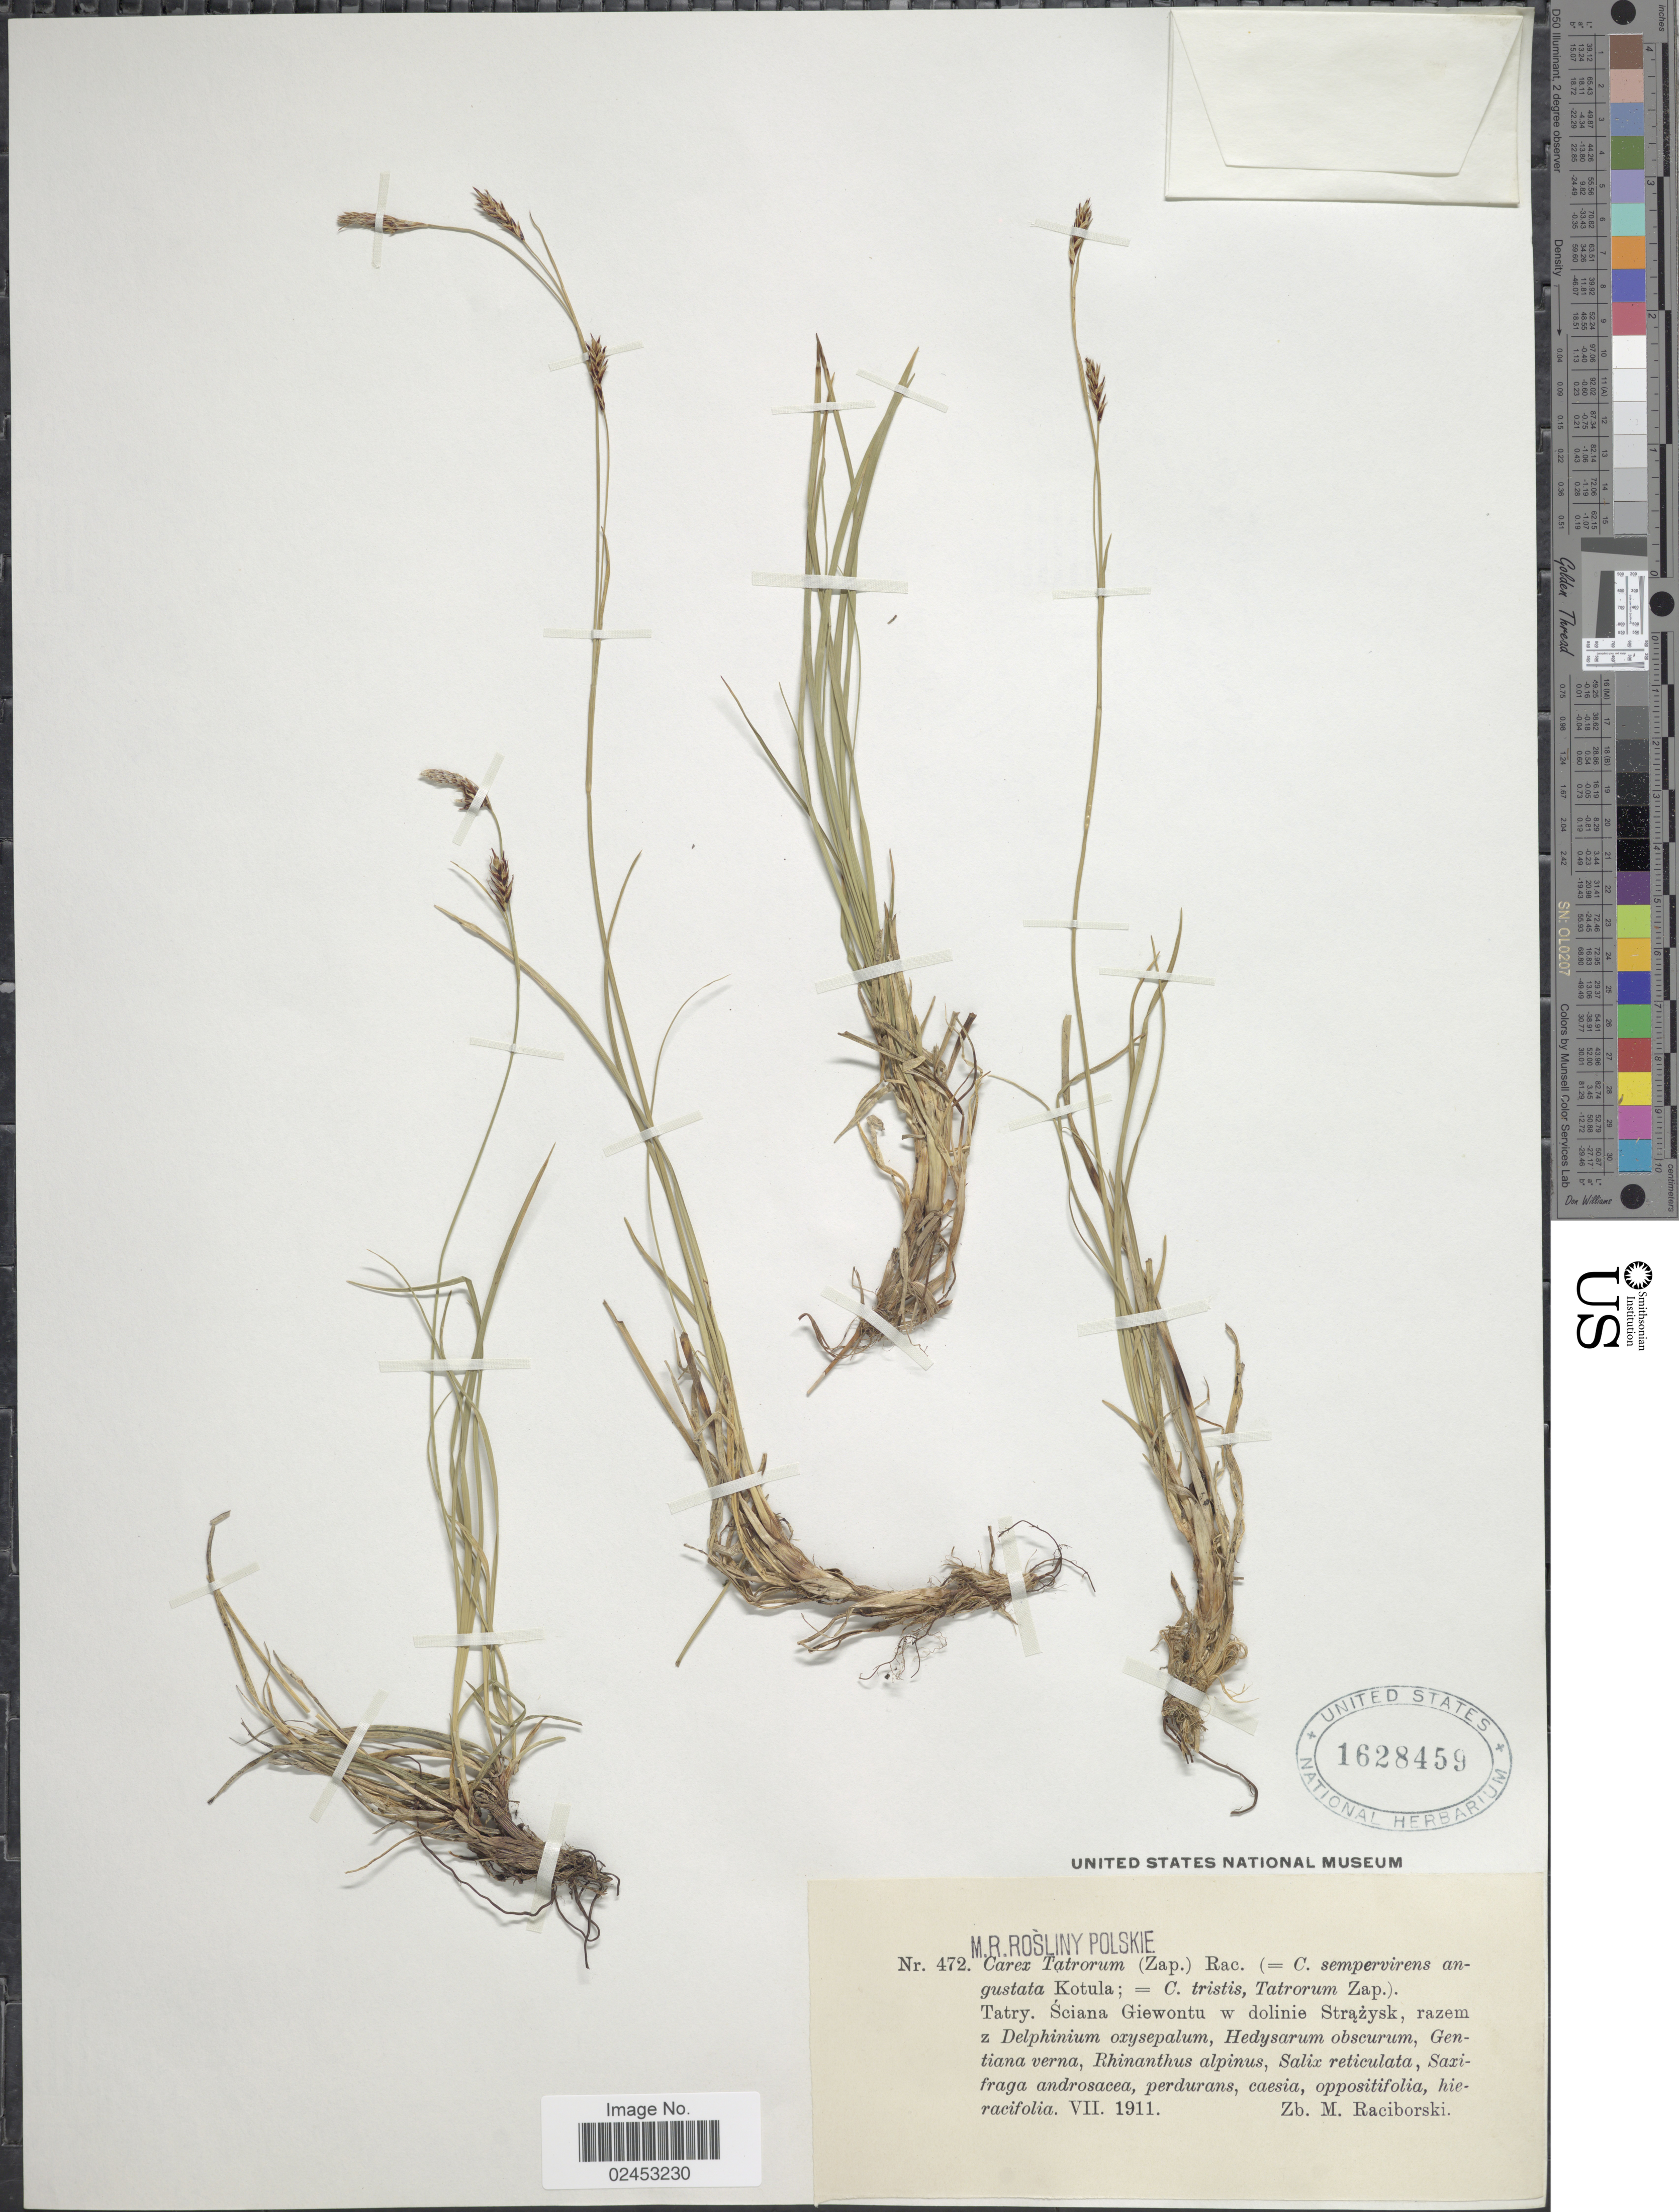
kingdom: Plantae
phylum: Tracheophyta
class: Liliopsida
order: Poales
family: Cyperaceae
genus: Carex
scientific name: Carex sempervirens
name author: Vill.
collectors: Z. Raciborski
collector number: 472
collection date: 1911-07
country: Poland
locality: Tatry, Sciana Giwontu w dolinie Strazysk.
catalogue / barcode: US 1628459